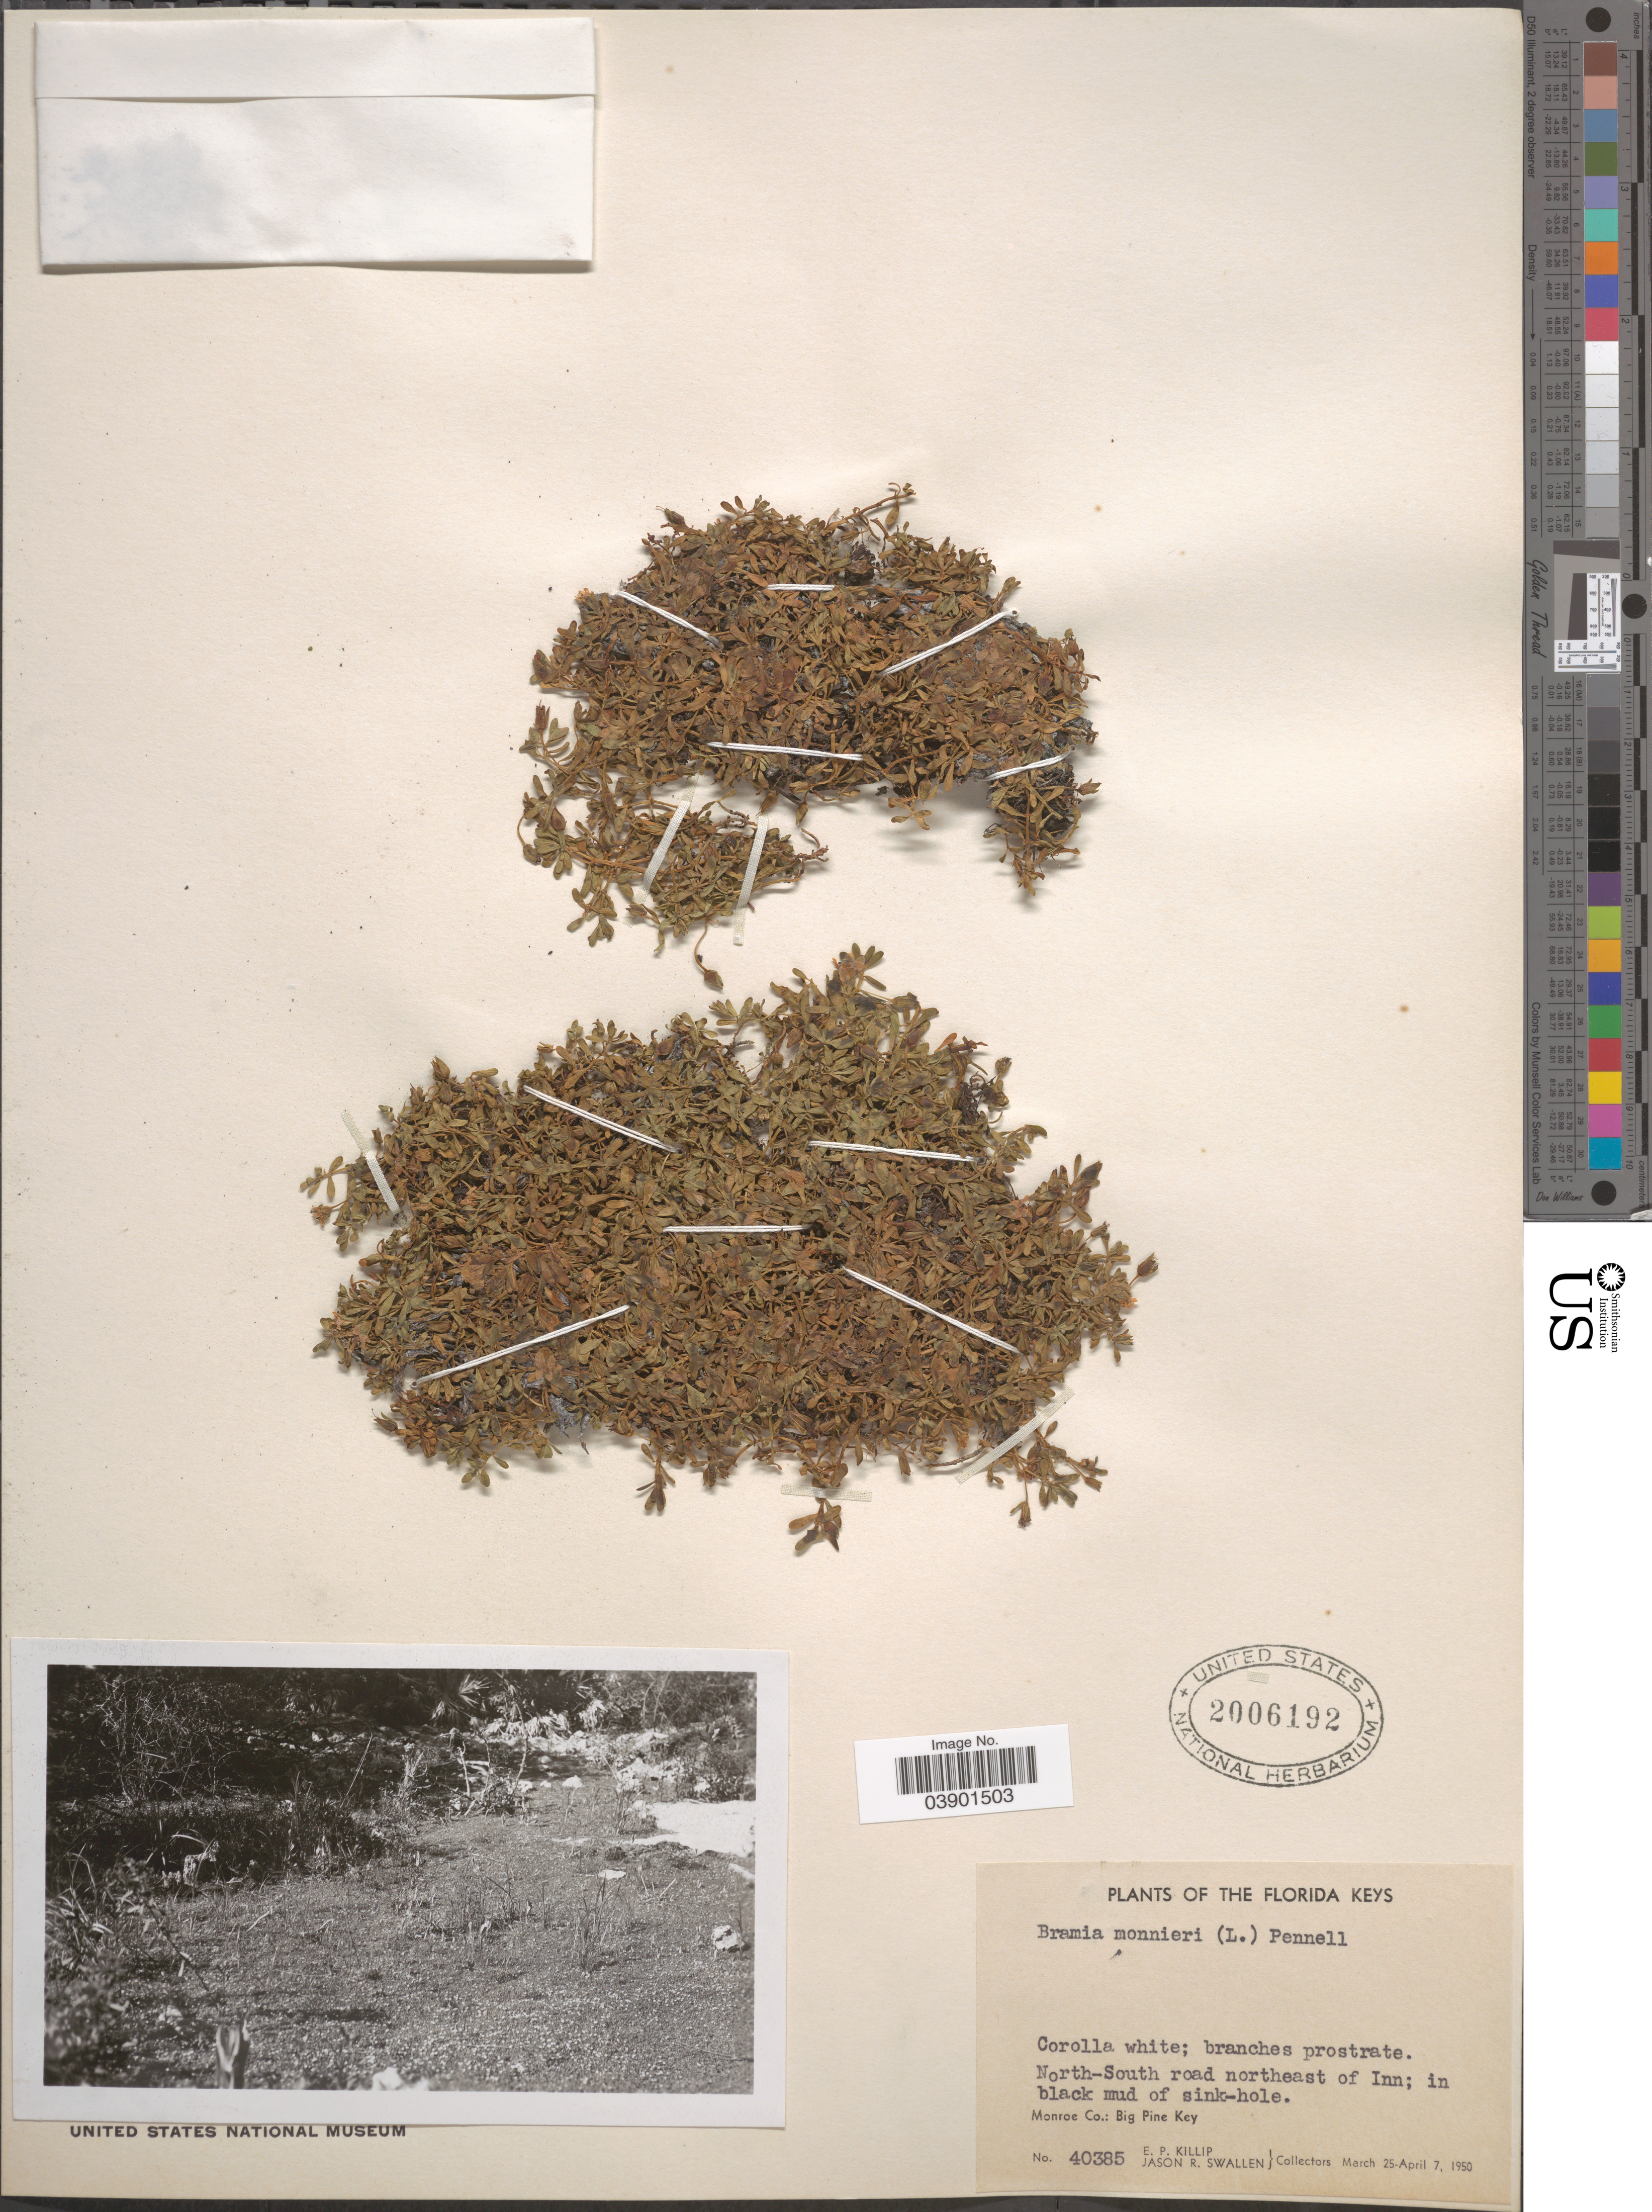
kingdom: Plantae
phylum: Tracheophyta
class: Magnoliopsida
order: Lamiales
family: Plantaginaceae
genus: Bacopa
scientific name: Bacopa monnieri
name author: (L.) Pennell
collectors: E. P. Killip & J. R. Swallen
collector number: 40385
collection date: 1950-03-25/1950-04-07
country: United States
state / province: Florida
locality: The Florida Keys. North-South road northeast of Inn. Monroe Co.: Big Pine Key.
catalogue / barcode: US 2006192